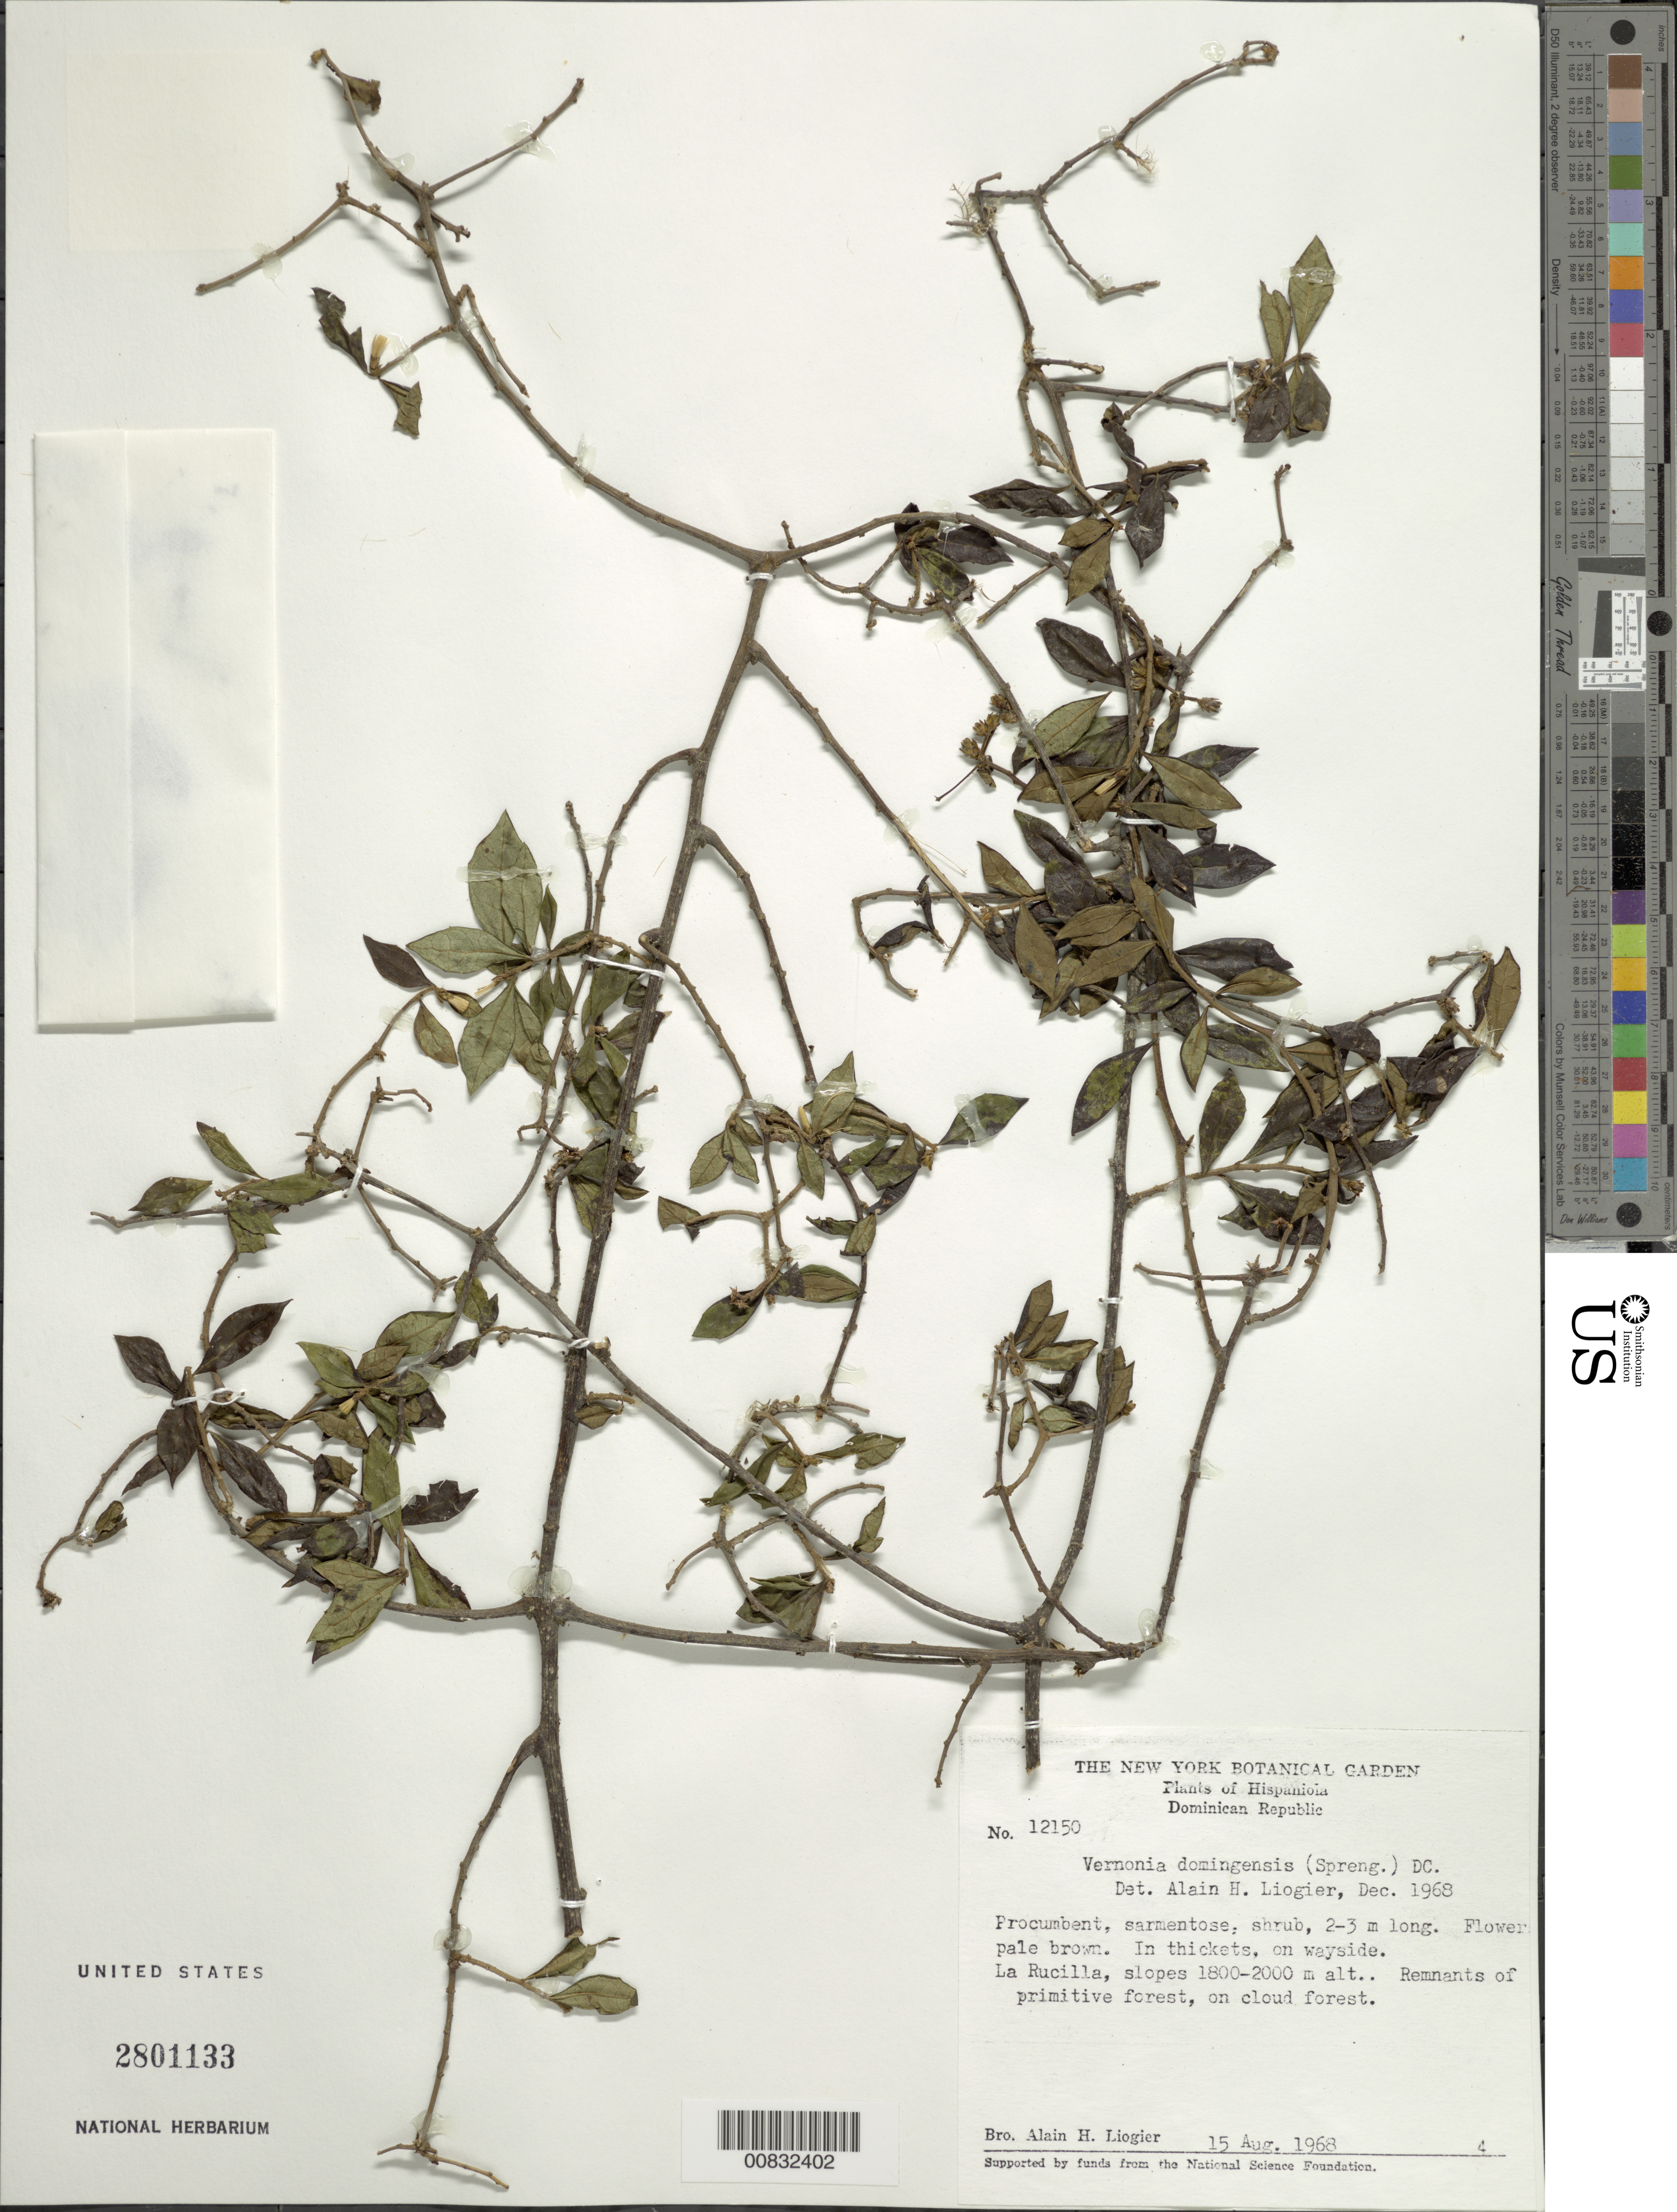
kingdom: Plantae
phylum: Tracheophyta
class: Magnoliopsida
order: Asterales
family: Asteraceae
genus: Vernonanthura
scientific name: Vernonanthura buxifolia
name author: (Less.) H. Rob.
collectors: A. H. Liogier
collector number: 12150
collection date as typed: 15 Aug 1968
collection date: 1968-08-15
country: Dominican Republic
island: Hispaniola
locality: La Rucilla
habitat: In thickets on wayside in remnants of primitive forest of cloud forest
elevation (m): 1800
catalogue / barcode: US 2801133